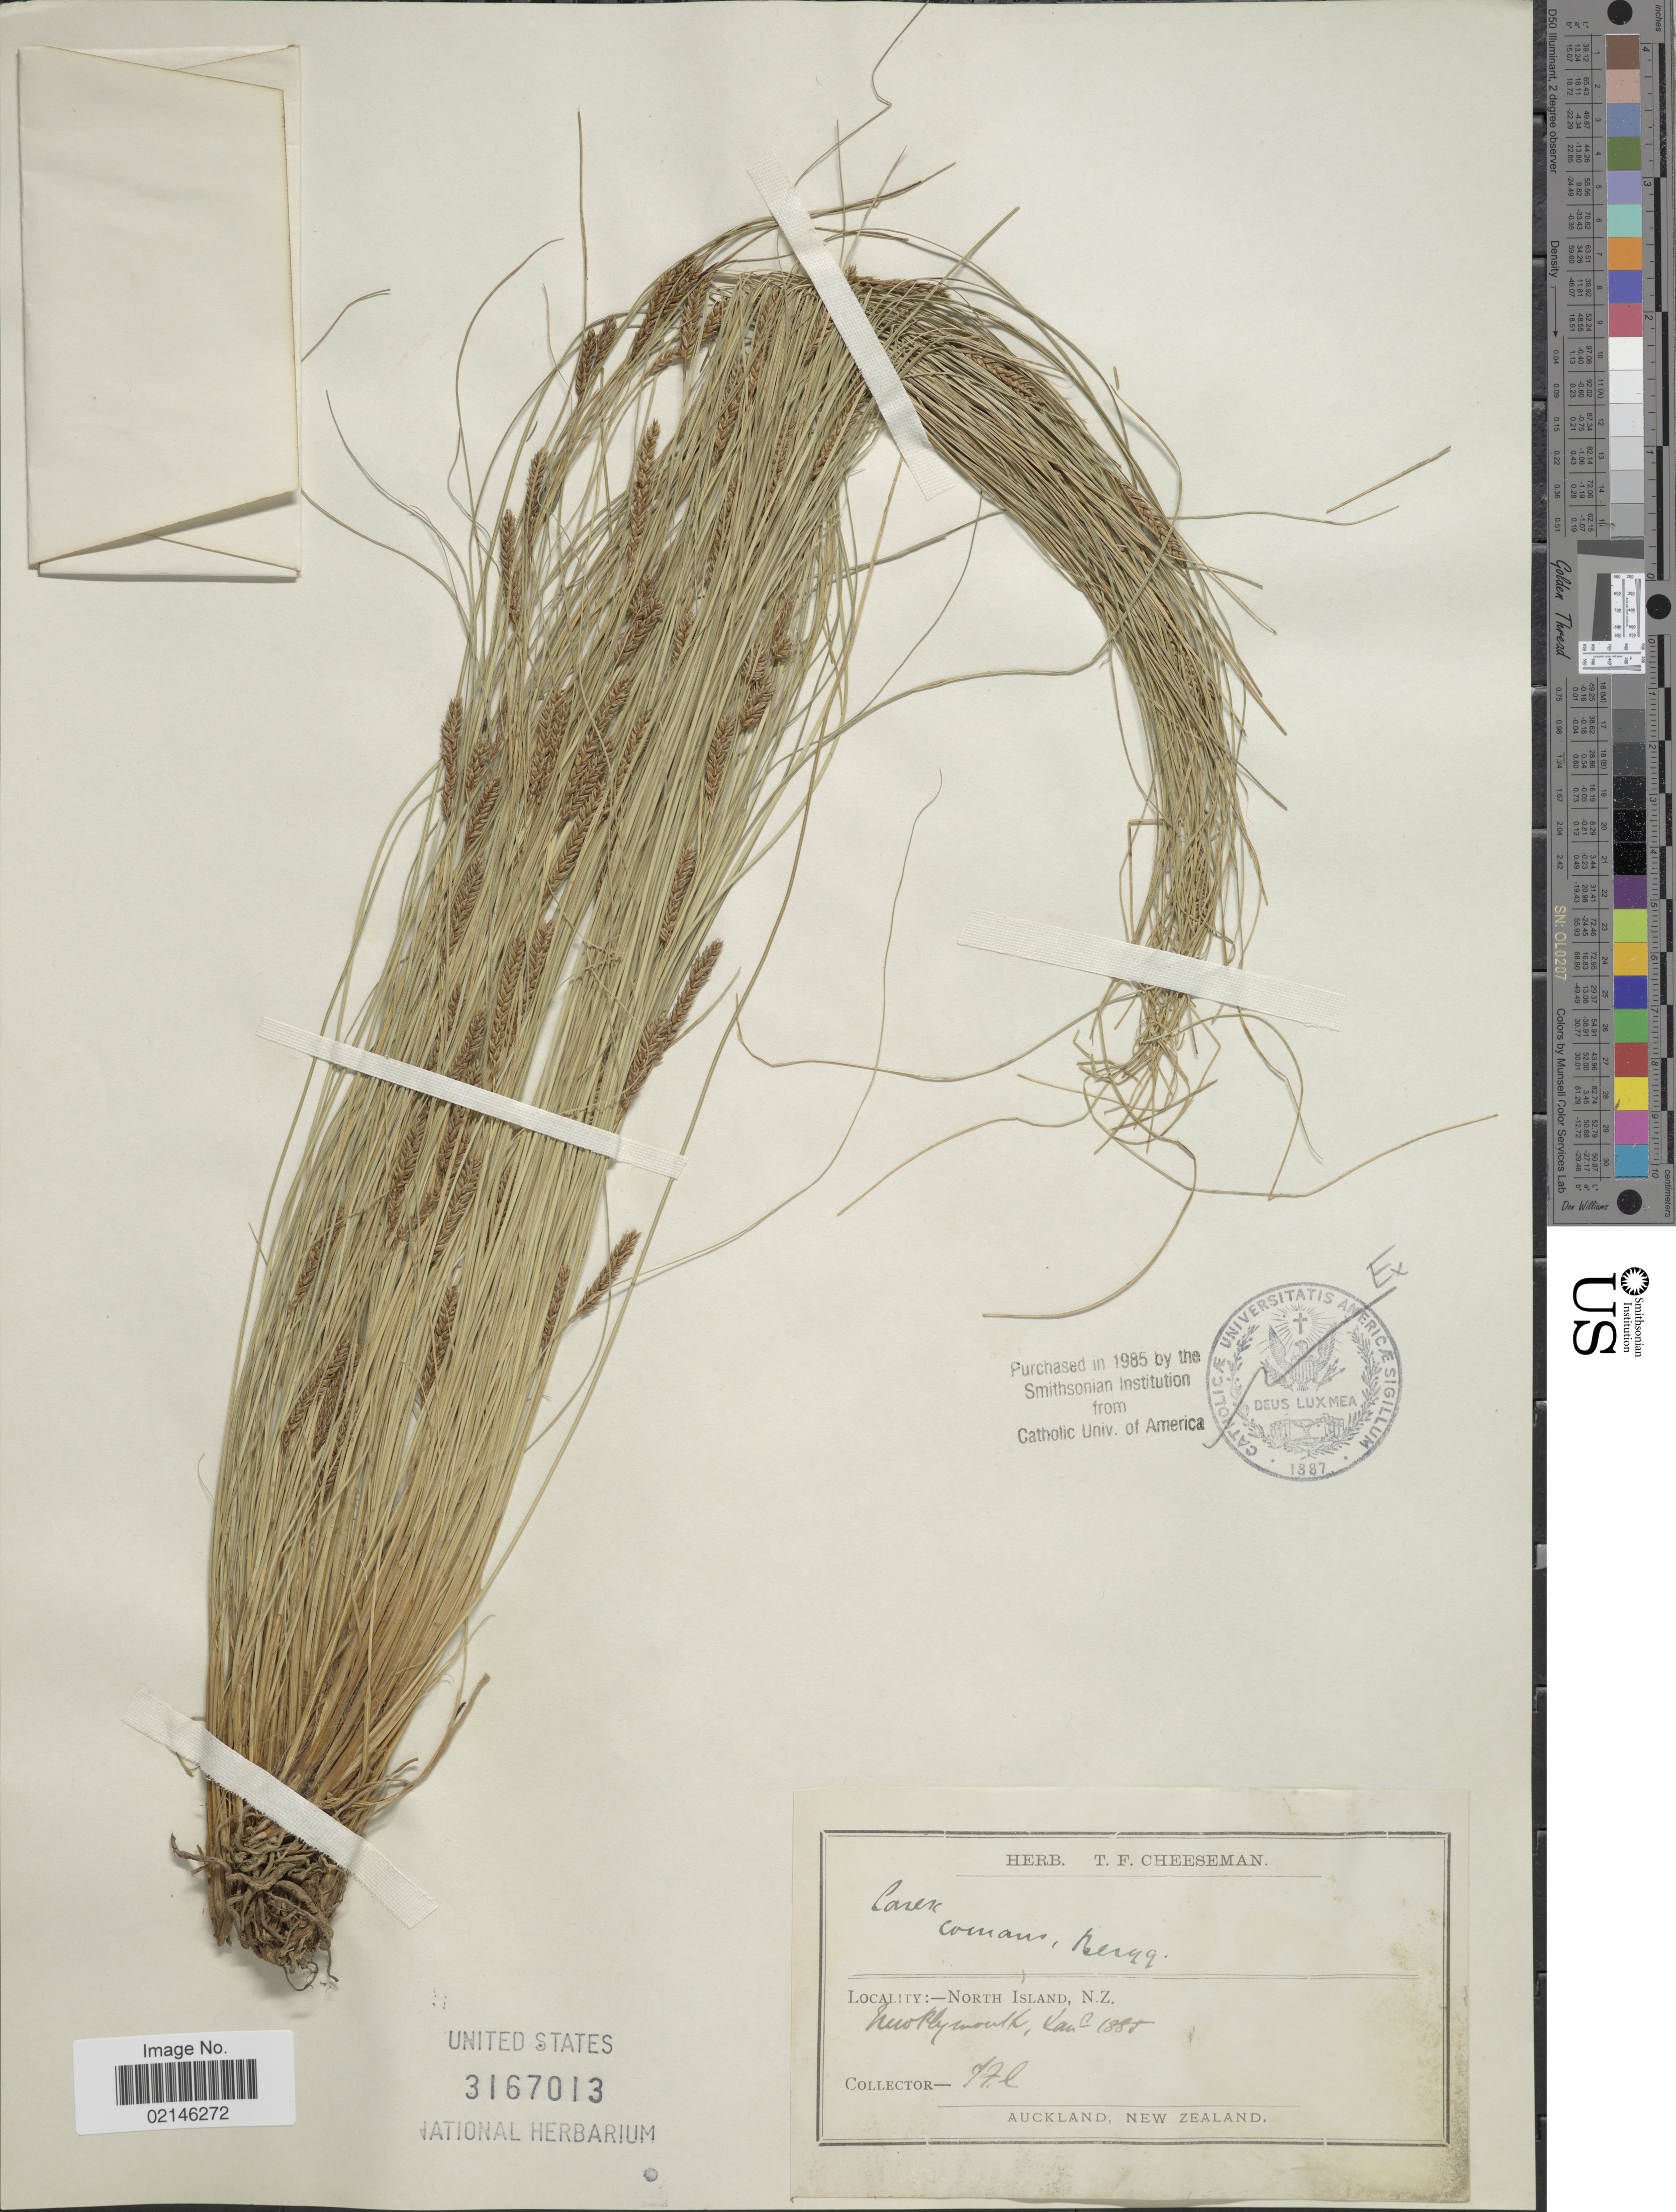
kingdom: Plantae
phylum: Tracheophyta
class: Liliopsida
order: Poales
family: Cyperaceae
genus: Carex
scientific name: Carex comans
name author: Berggr.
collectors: T. F. Cheeseman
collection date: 1885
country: New Zealand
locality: North Island. New Plymouth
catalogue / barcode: US 3167013